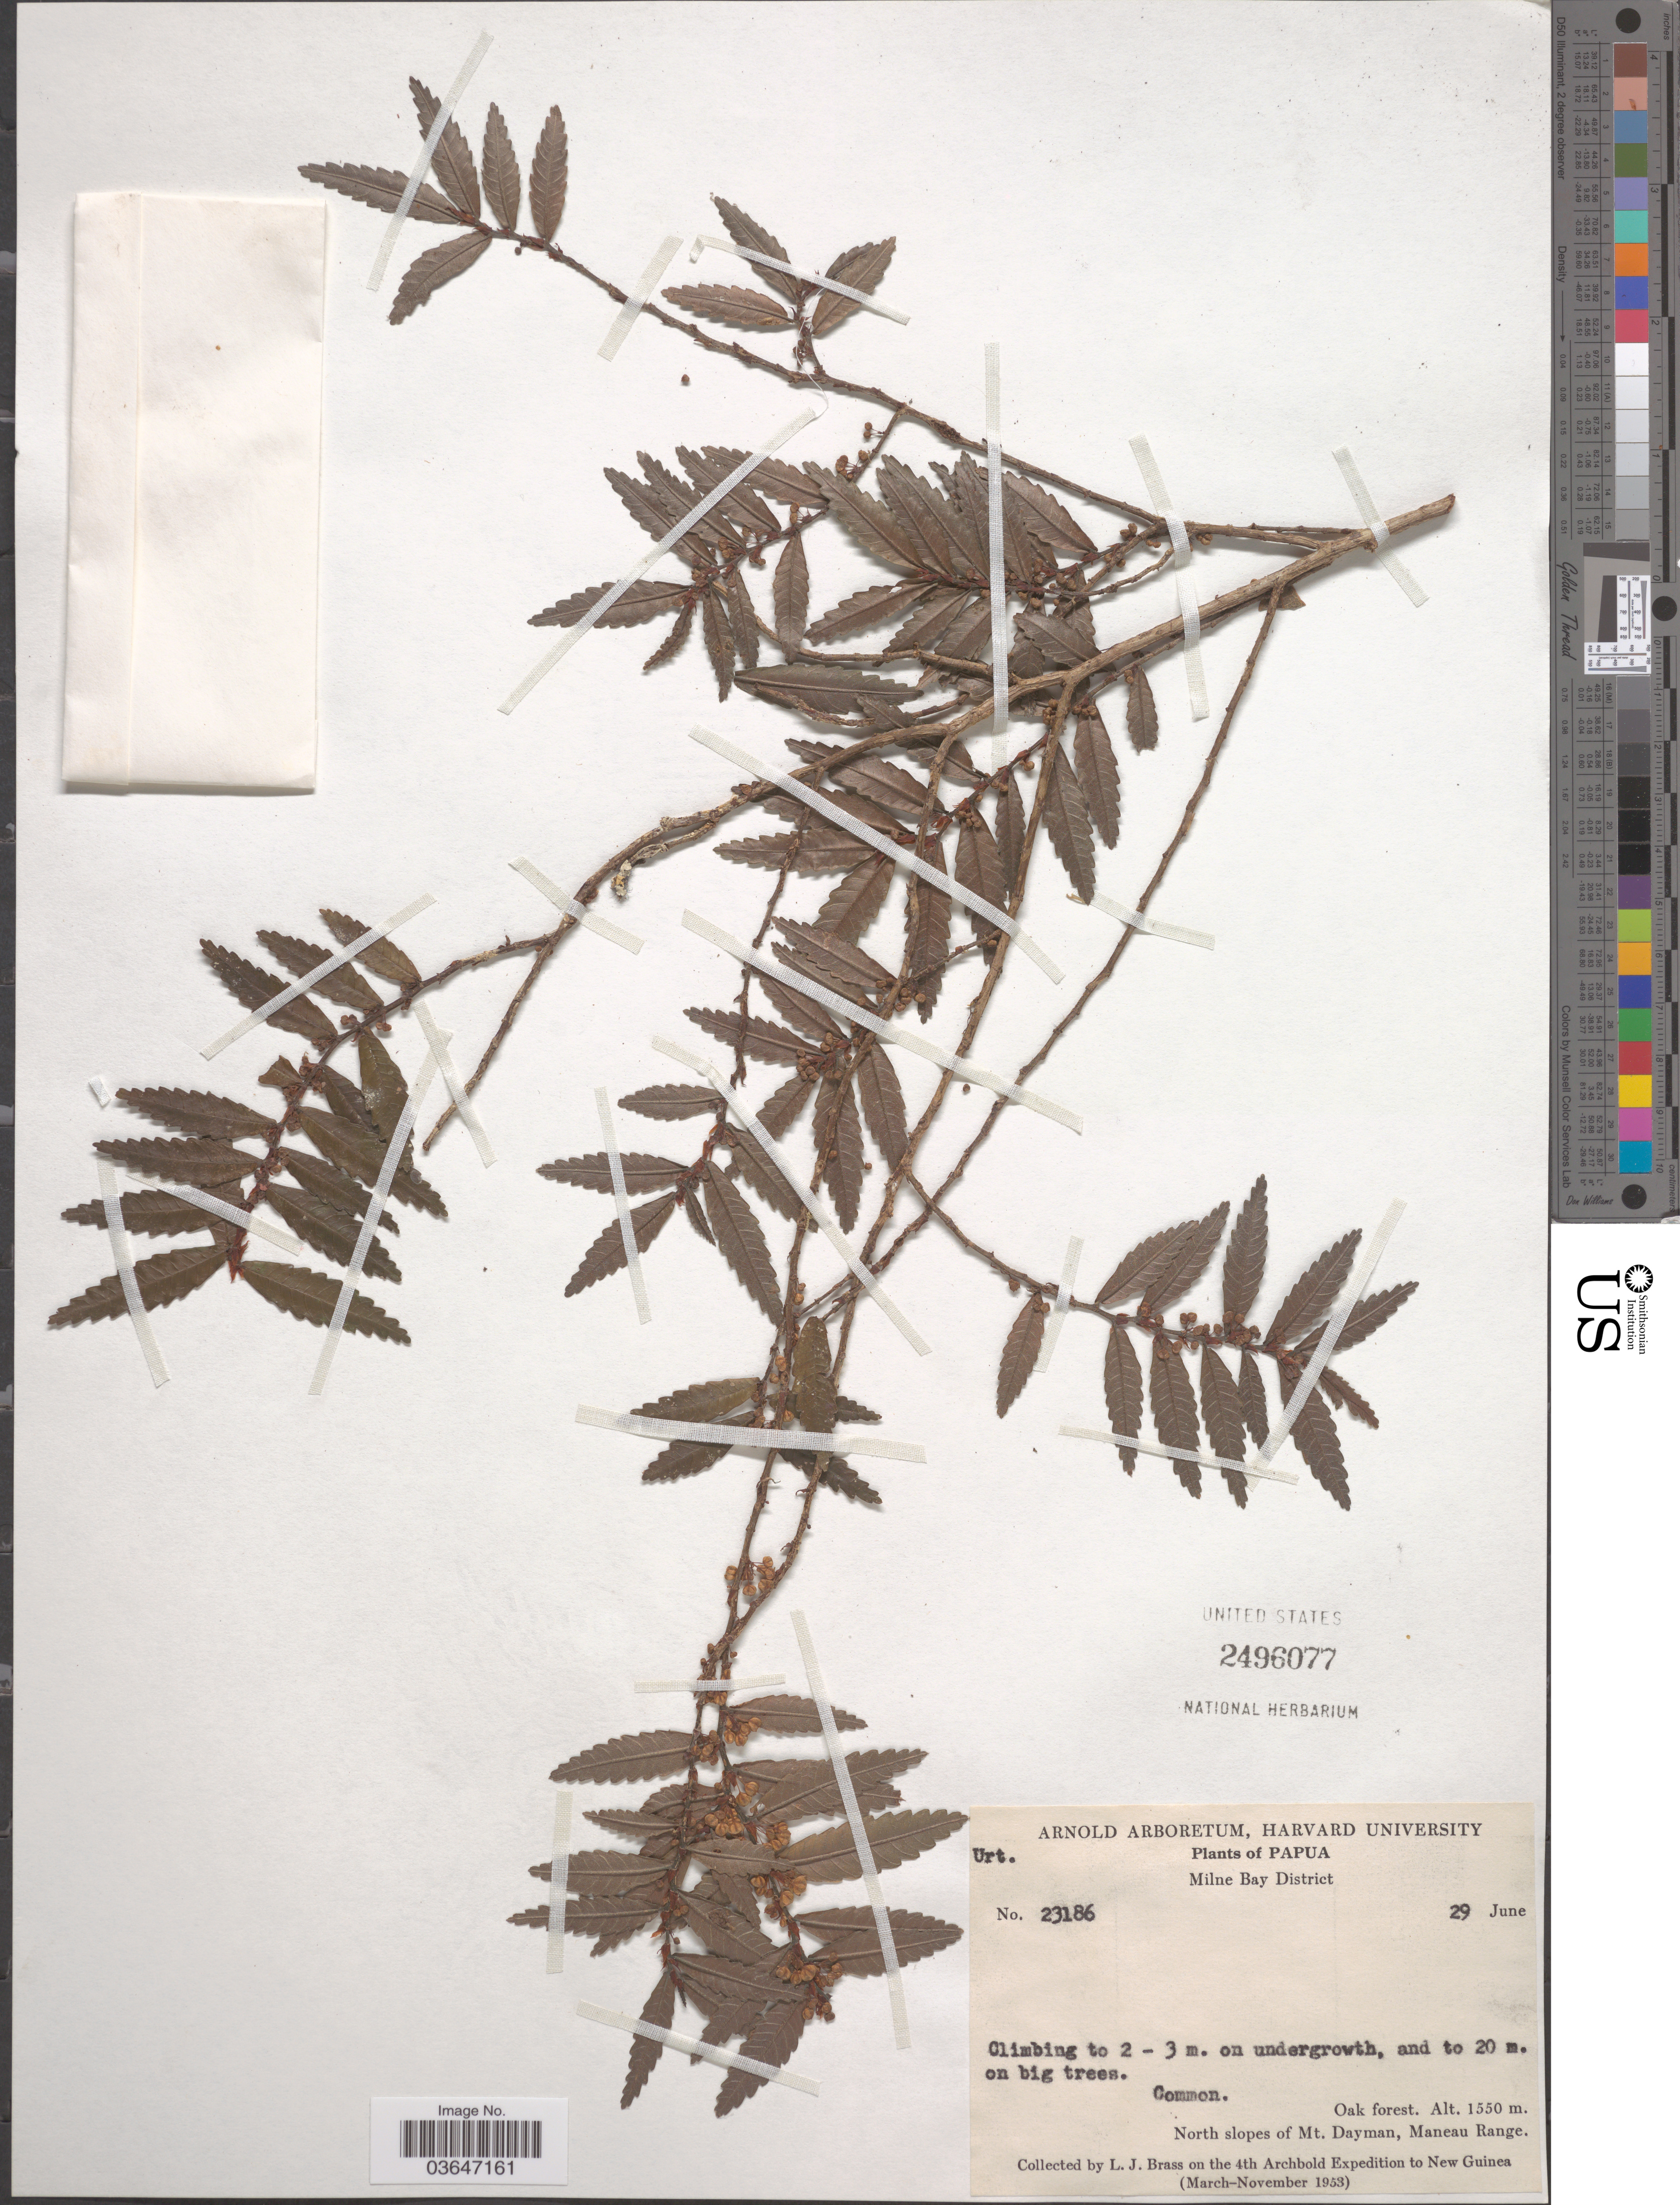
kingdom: Plantae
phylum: Tracheophyta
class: Magnoliopsida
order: Proteales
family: Proteaceae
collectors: L. J. Brass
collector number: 23186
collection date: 1953-06-29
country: Papua New Guinea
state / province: Milne Bay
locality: Papua. Milne Bay District. North slopes of Mt. Dayman, Maneau Range. New Guinea.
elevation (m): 1550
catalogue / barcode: US 2496077